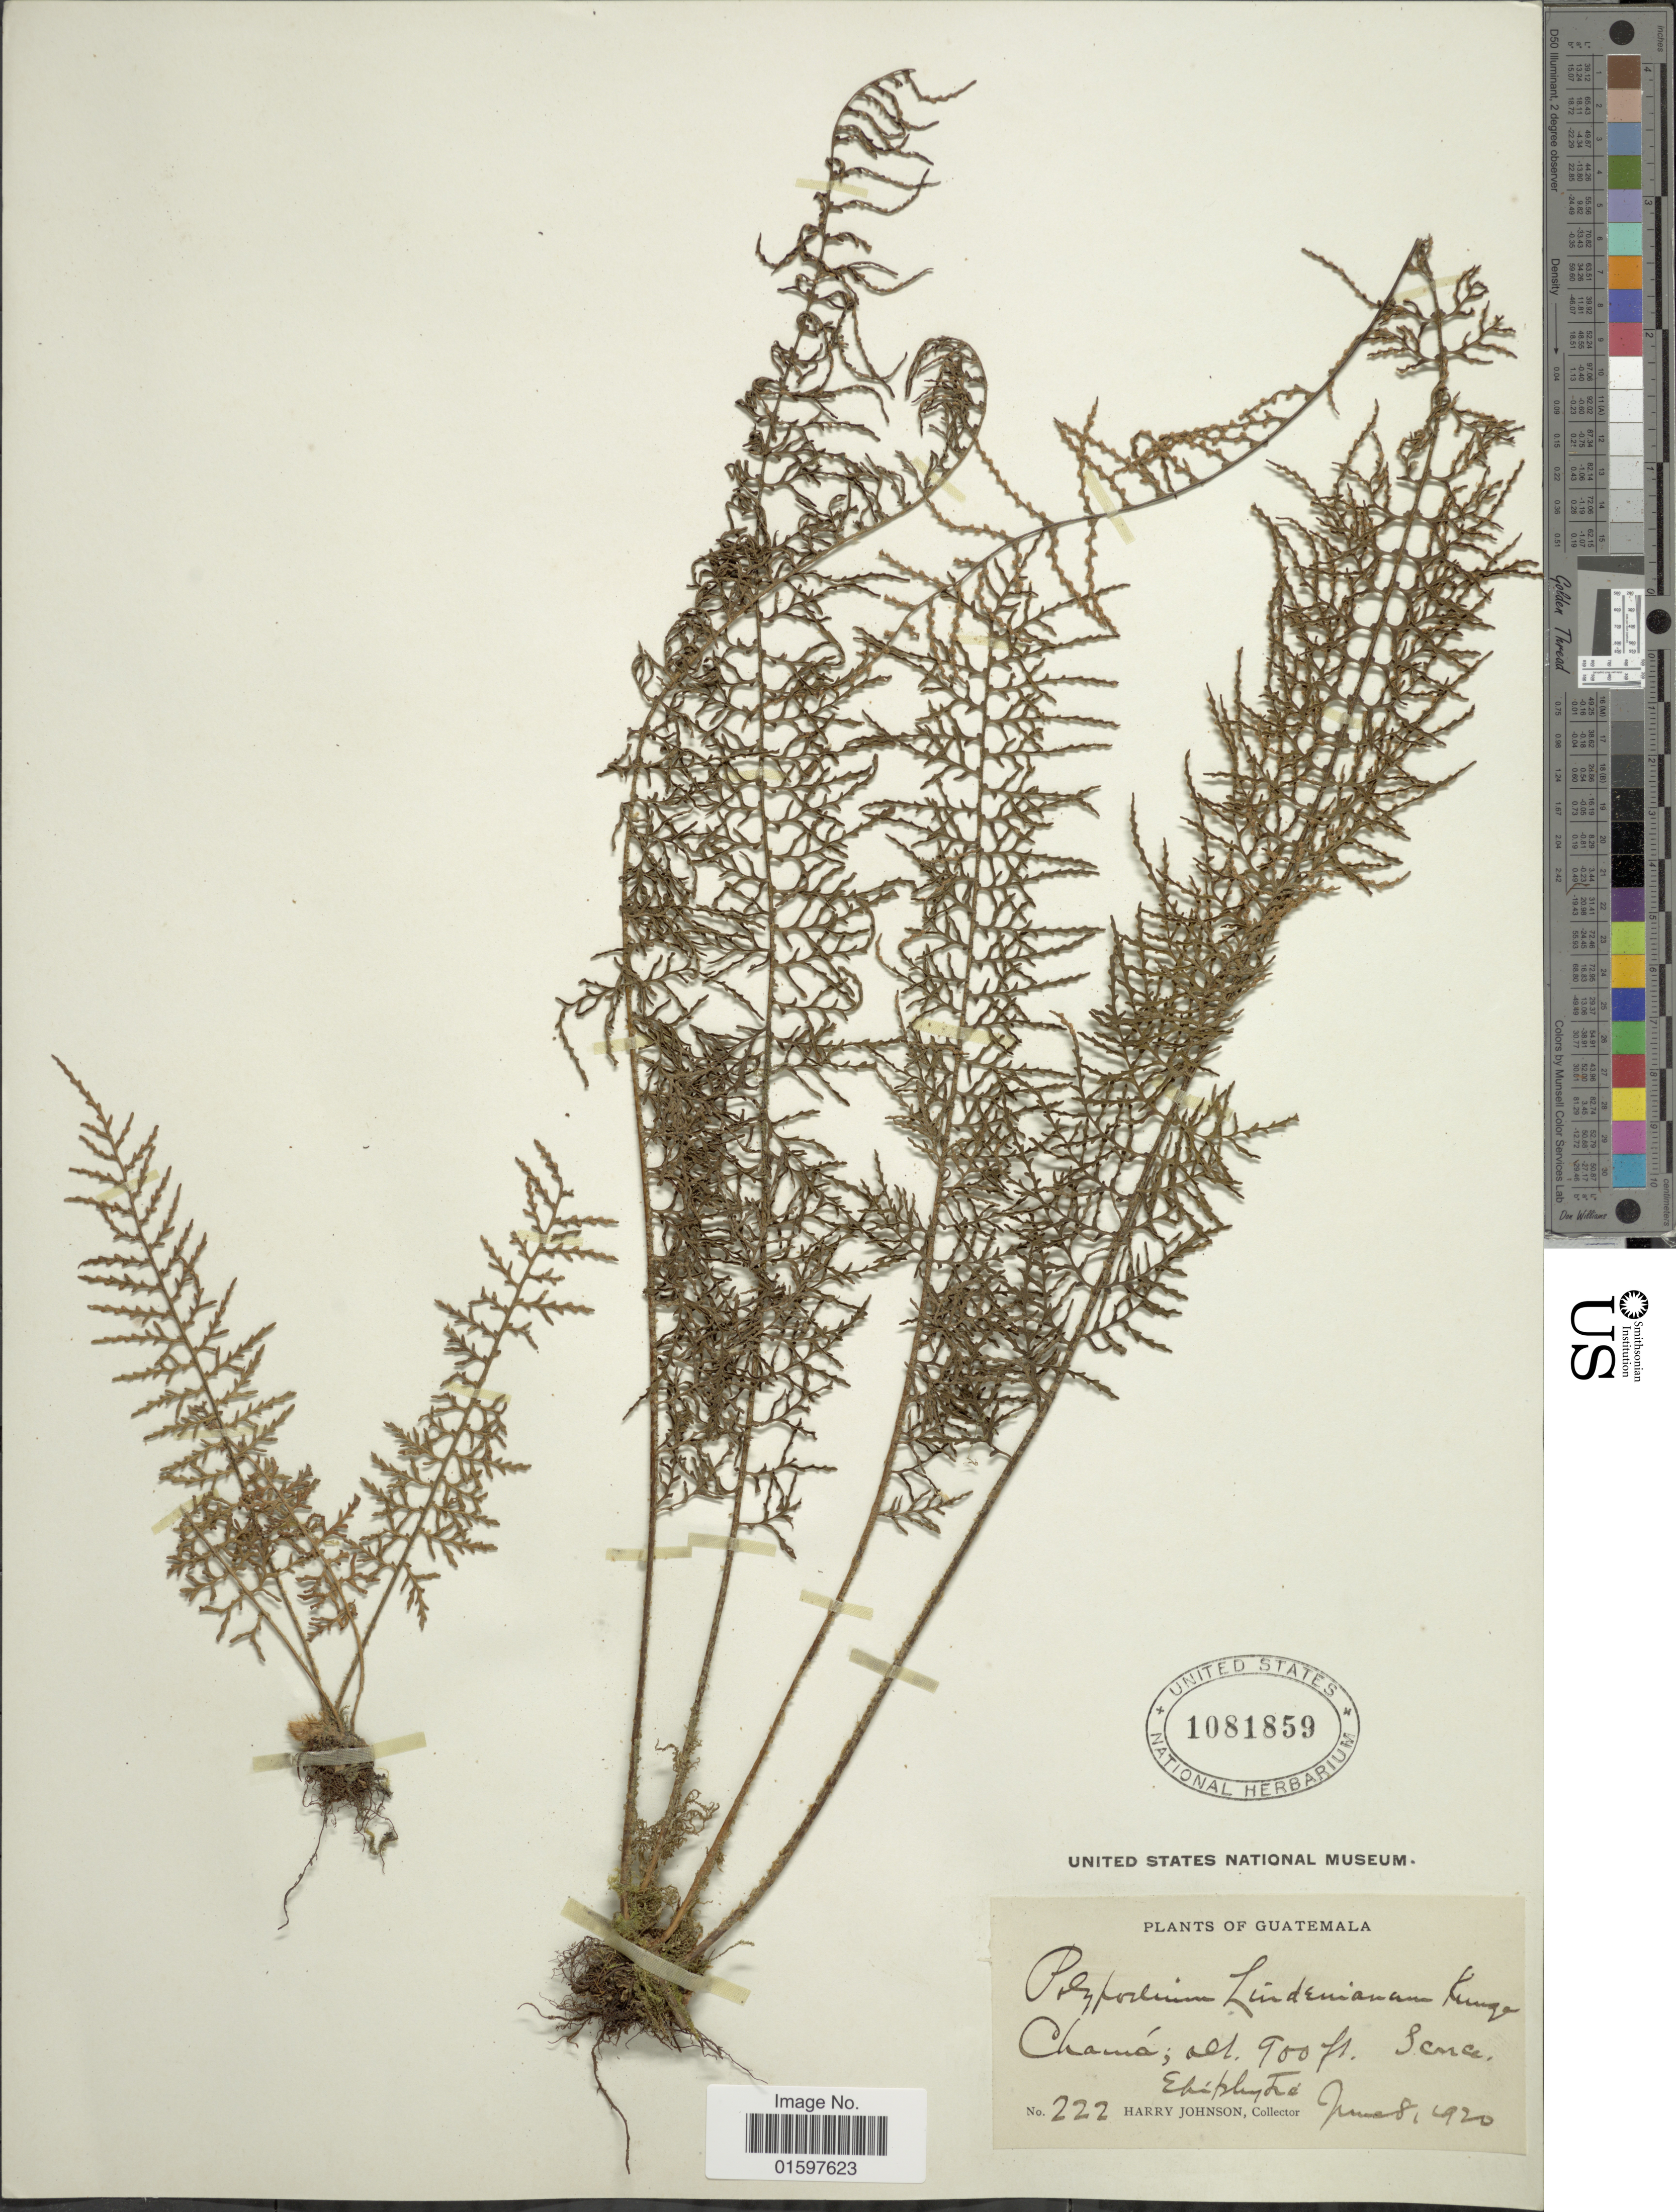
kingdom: Plantae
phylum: Tracheophyta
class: Polypodiopsida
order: Polypodiales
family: Polypodiaceae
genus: Pleopeltis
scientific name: Pleopeltis lindeniana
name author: (Kunze) A.R. Sm. & Tejero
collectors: H. Johnson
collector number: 222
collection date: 1920-06-08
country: Guatemala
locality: Chamá, Scarca Epiphyte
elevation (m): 274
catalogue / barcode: US 1081859